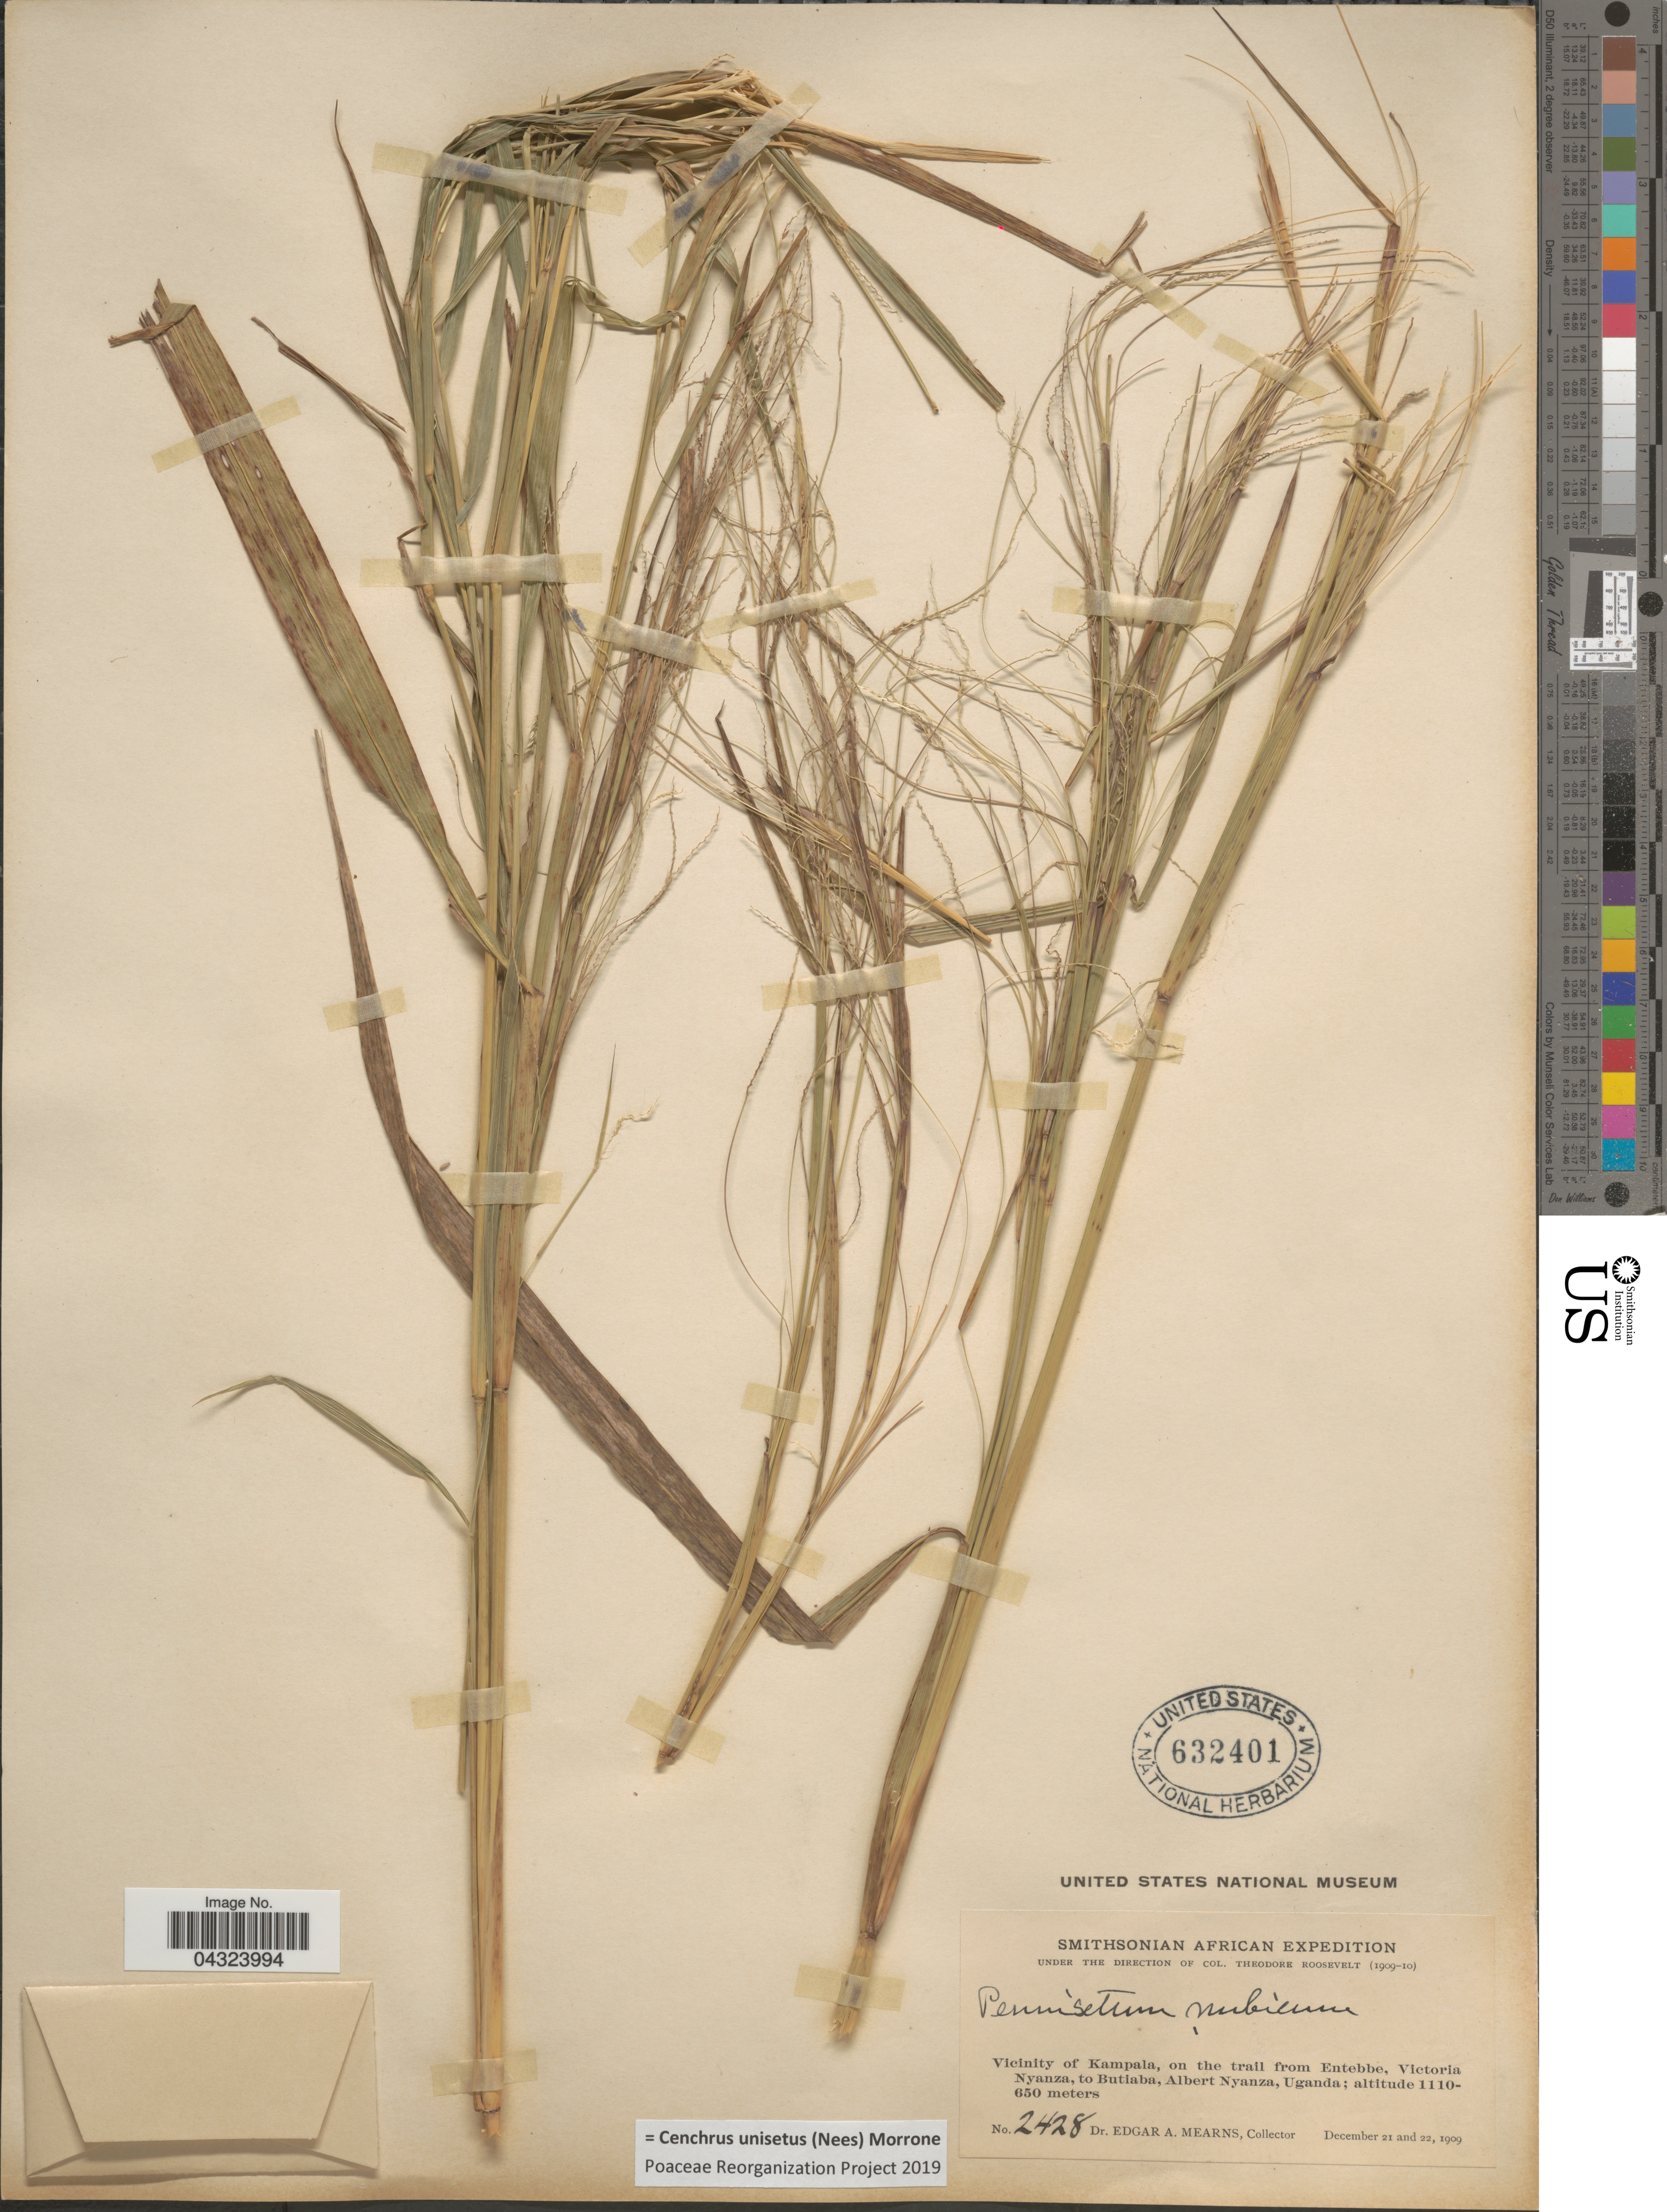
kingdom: Plantae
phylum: Tracheophyta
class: Liliopsida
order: Poales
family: Poaceae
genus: Cenchrus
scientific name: Cenchrus unisetus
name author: (Nees) Morrone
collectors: E. A. Mearns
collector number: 2428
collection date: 1909-12-21/1909-12-22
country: Uganda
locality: Smithsonian African Expedition. Vicinity of Kampala, on the trail from Entebbe, Victoria Nyanza to Butiaba, Albert Nyanza.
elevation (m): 650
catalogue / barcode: US 632401